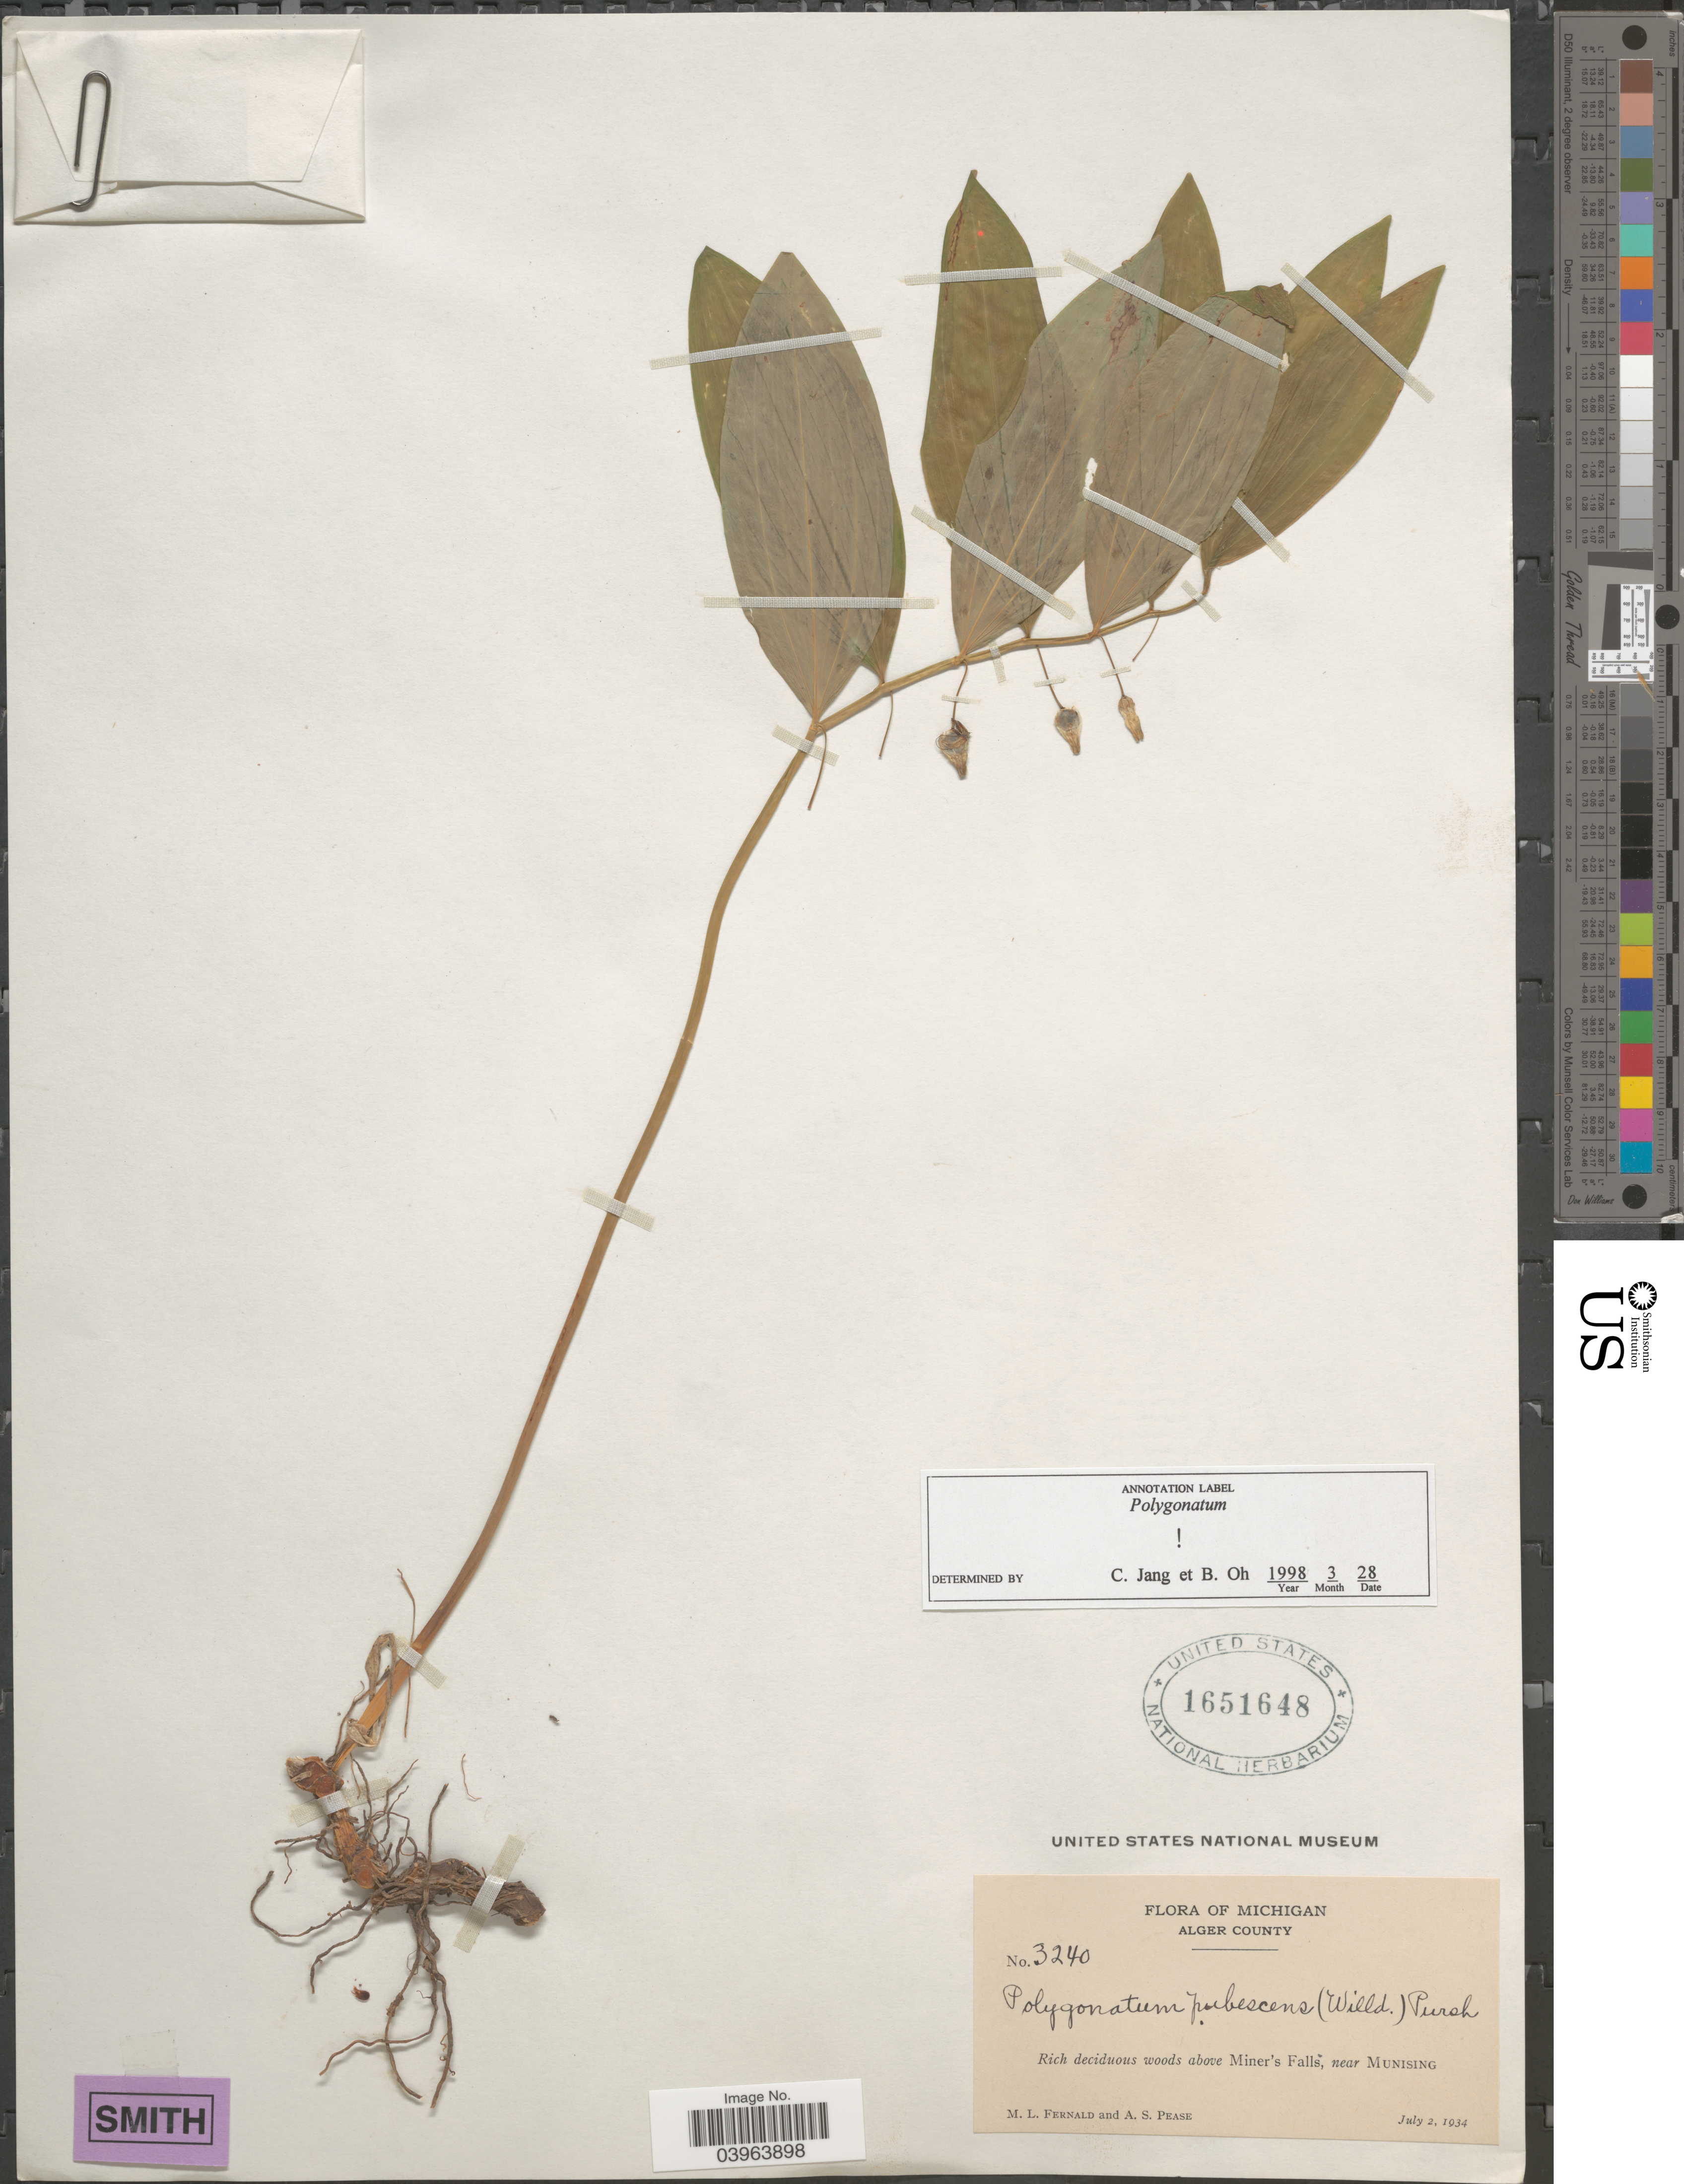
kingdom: Plantae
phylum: Tracheophyta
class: Liliopsida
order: Asparagales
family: Asparagaceae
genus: Polygonatum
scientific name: Polygonatum pubescens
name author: (Willd.) Pursh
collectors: M. L. Fernald & A. S. Pease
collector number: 3240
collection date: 1934-07-02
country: United States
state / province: Michigan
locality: Alger County. Above Miner's Falls, near Munising.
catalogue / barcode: US 1651648